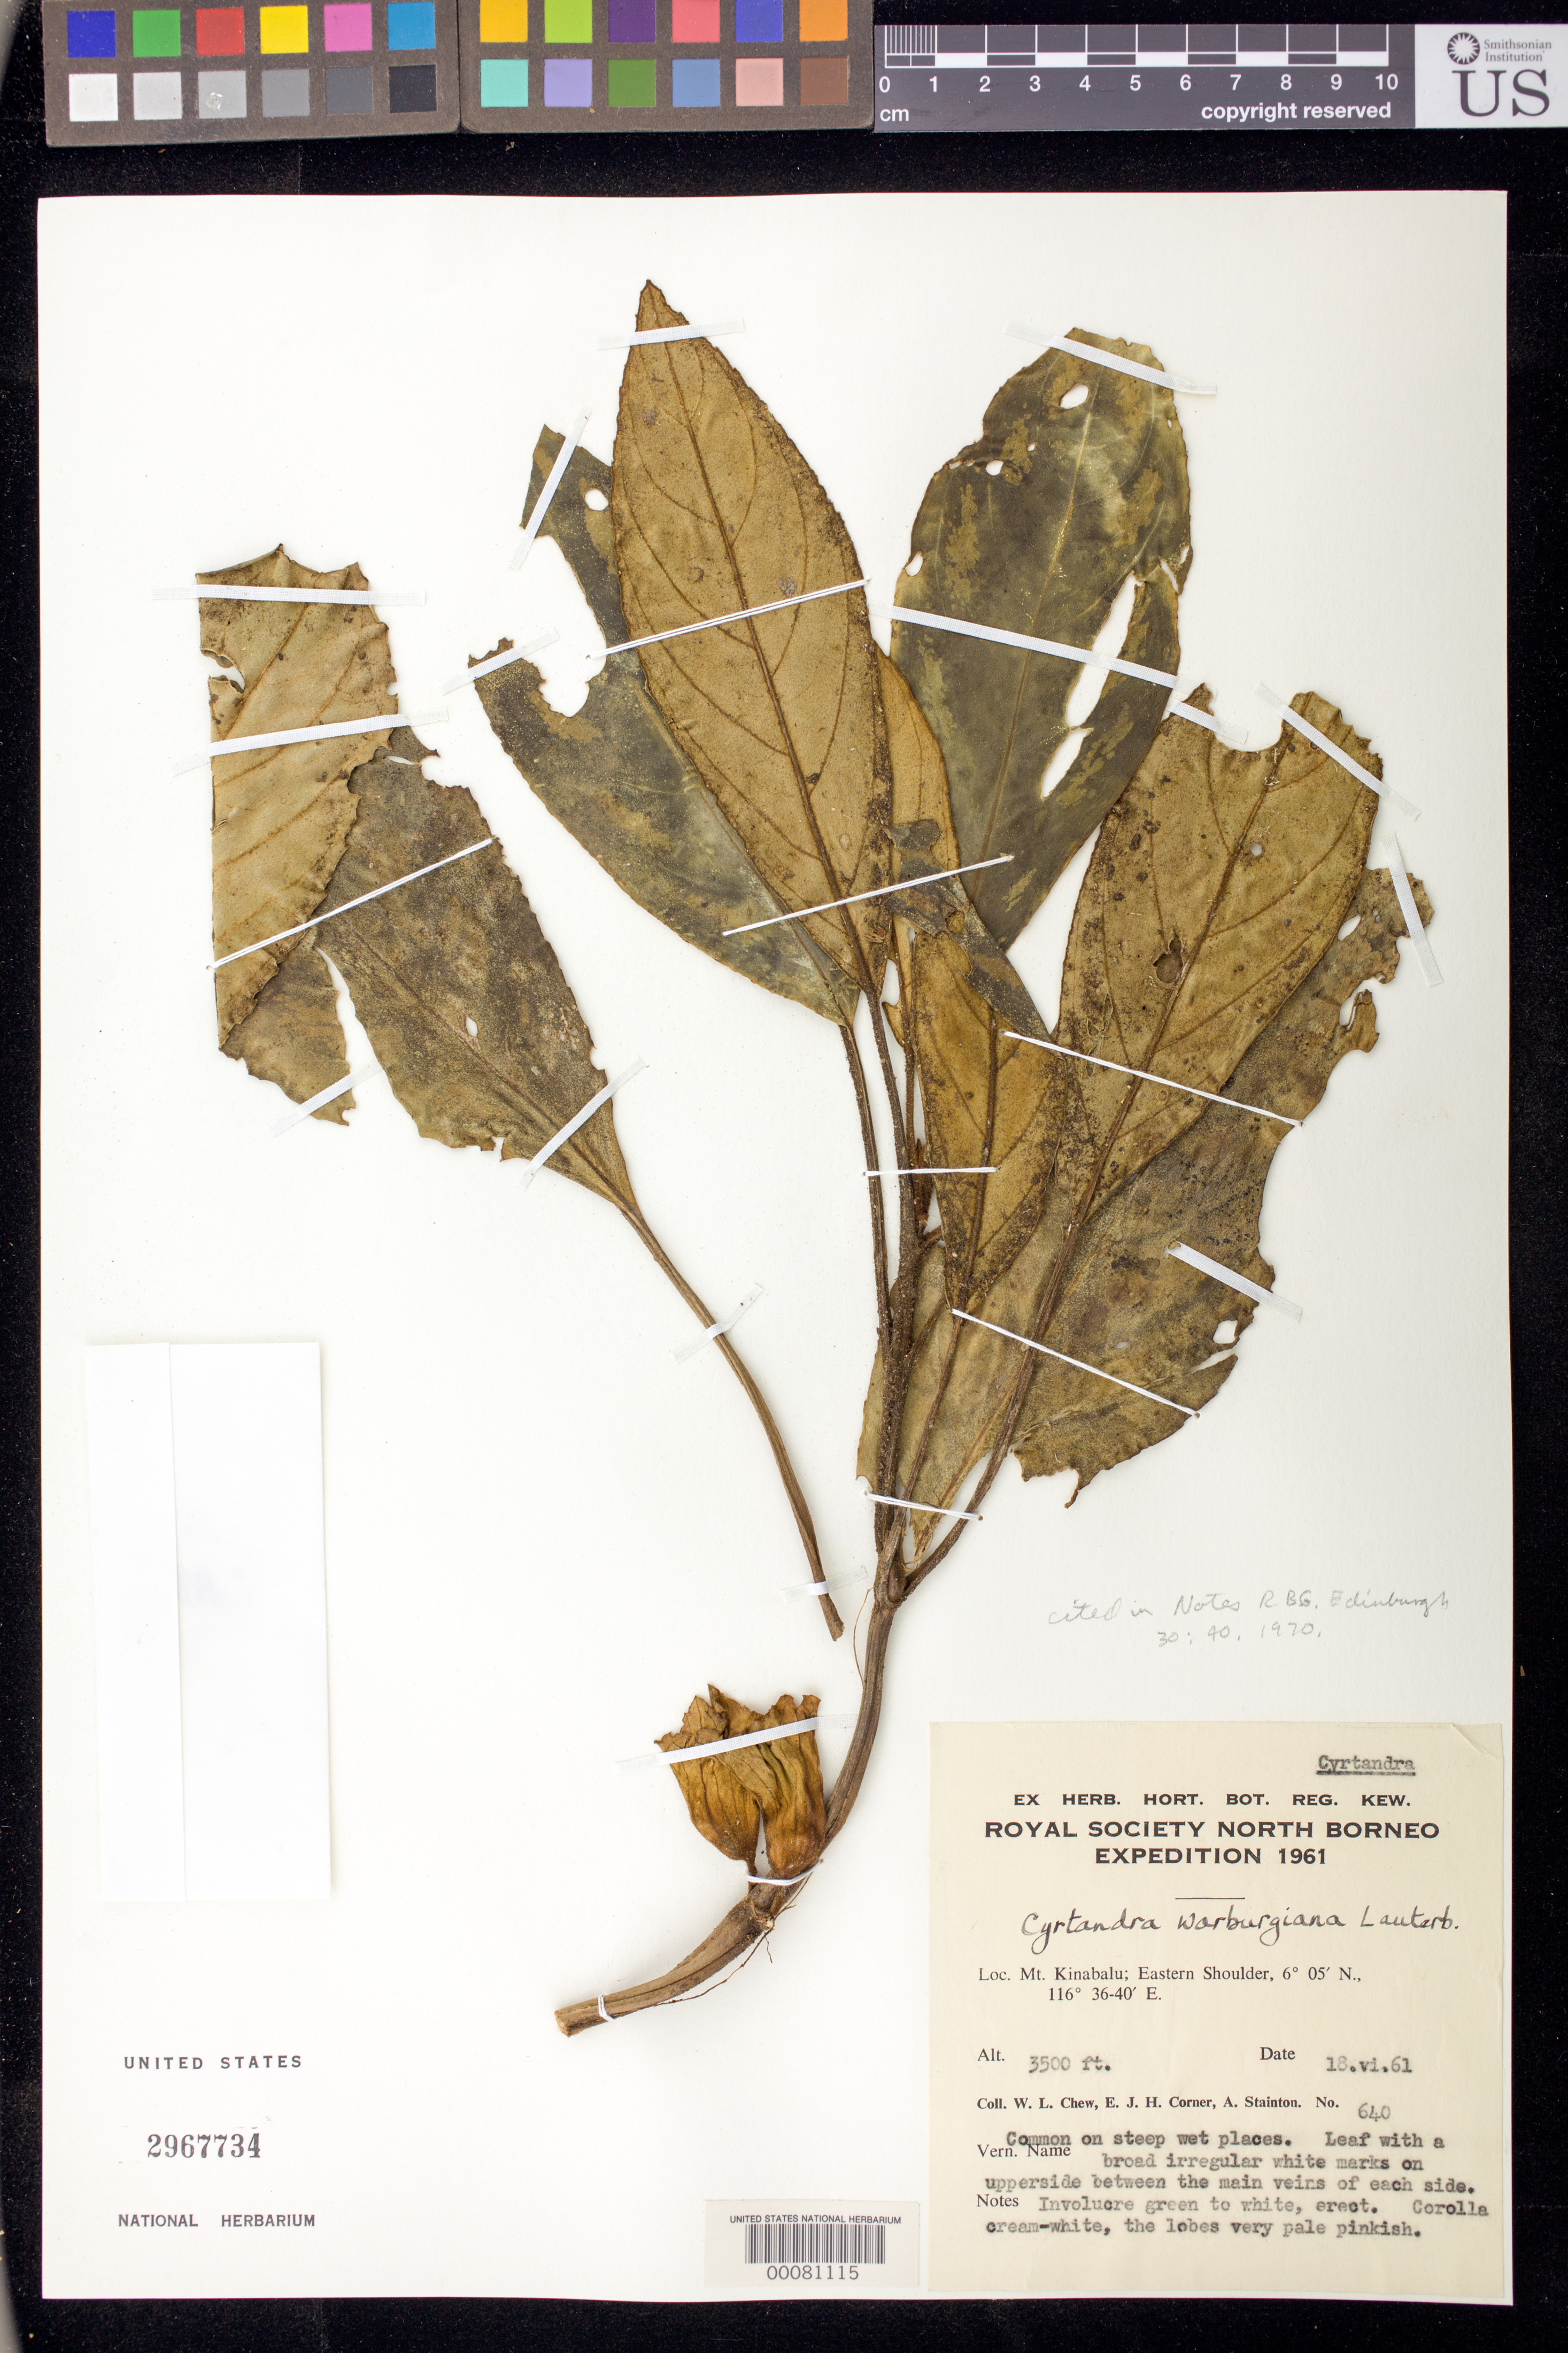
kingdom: Plantae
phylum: Tracheophyta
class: Magnoliopsida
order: Lamiales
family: Gesneriaceae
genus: Cyrtandra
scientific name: Cyrtandra warburgiana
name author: Lauterb.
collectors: W. Chew & et al.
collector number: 640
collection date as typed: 18 Jun 1961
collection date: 1961-06-18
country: Malaysia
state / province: Sabah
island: Borneo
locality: Mt kinabalu, eastern shoulder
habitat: Common on steep wet places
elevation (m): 1067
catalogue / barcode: US 2967734